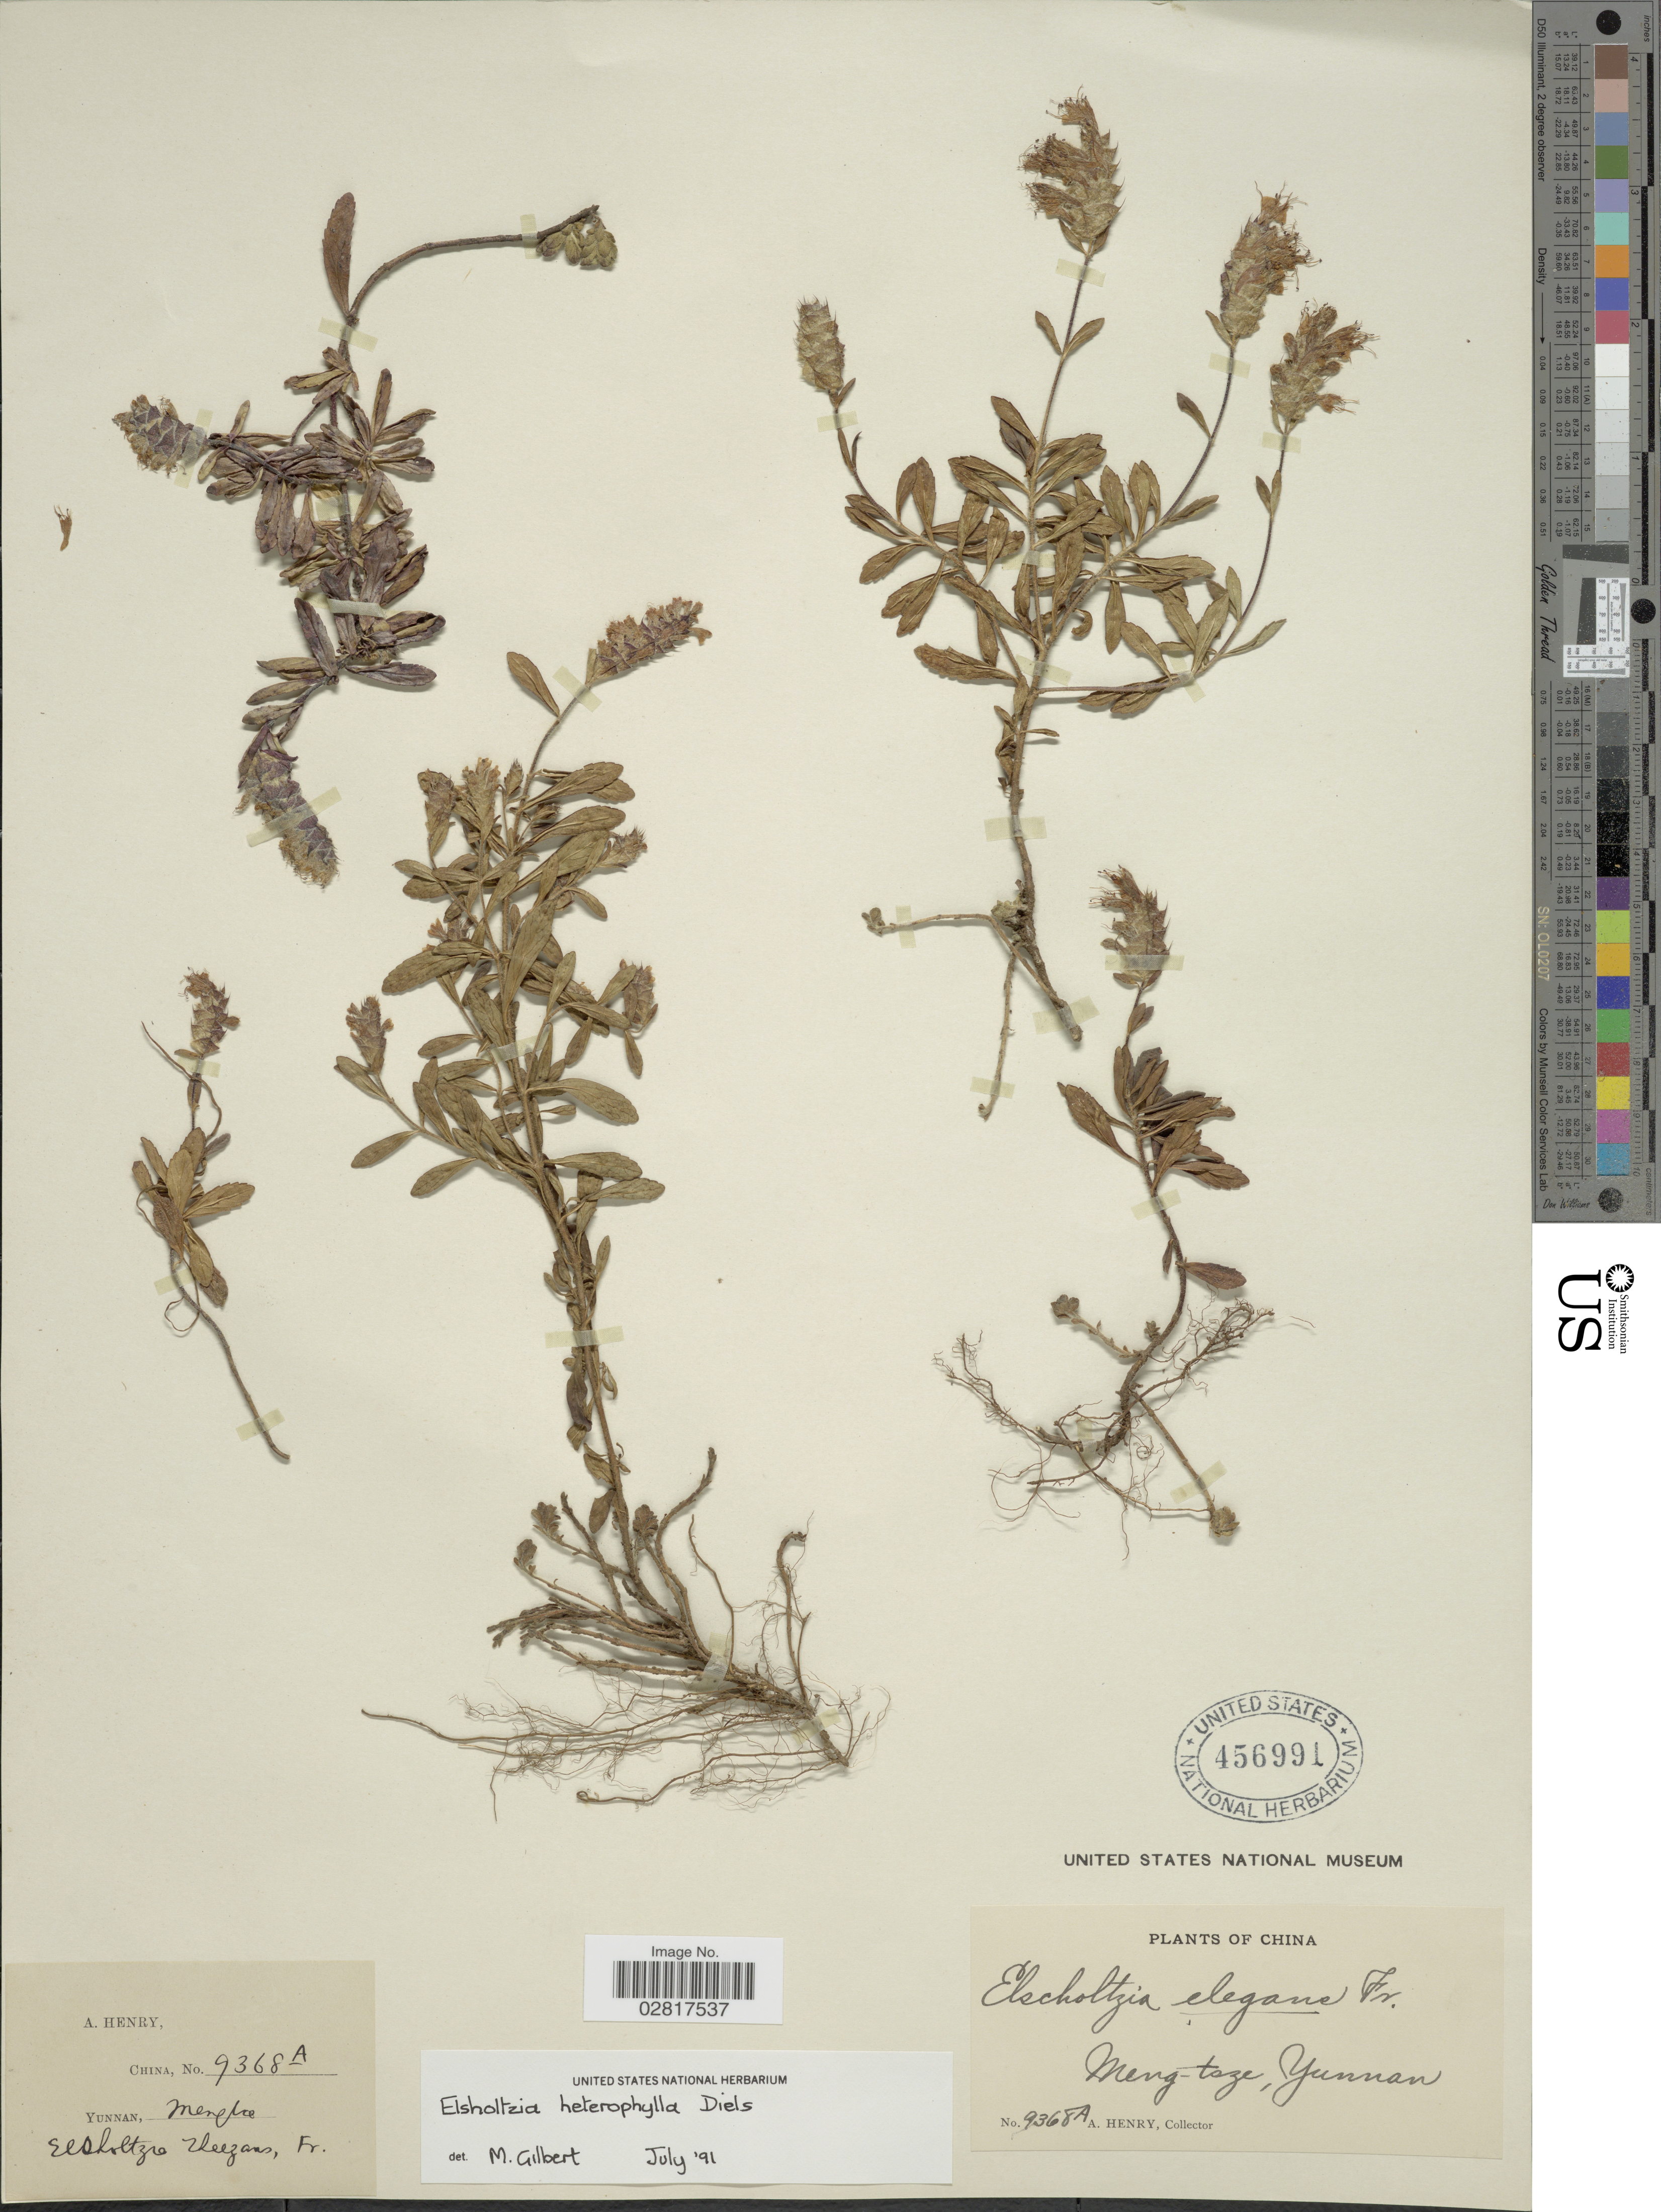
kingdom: Plantae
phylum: Tracheophyta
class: Magnoliopsida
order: Lamiales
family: Lamiaceae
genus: Elsholtzia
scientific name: Elsholtzia heterophylla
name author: Diels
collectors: A. Henry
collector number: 9368 A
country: China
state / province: Yunnan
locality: Meng-tsze.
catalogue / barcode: US 456991